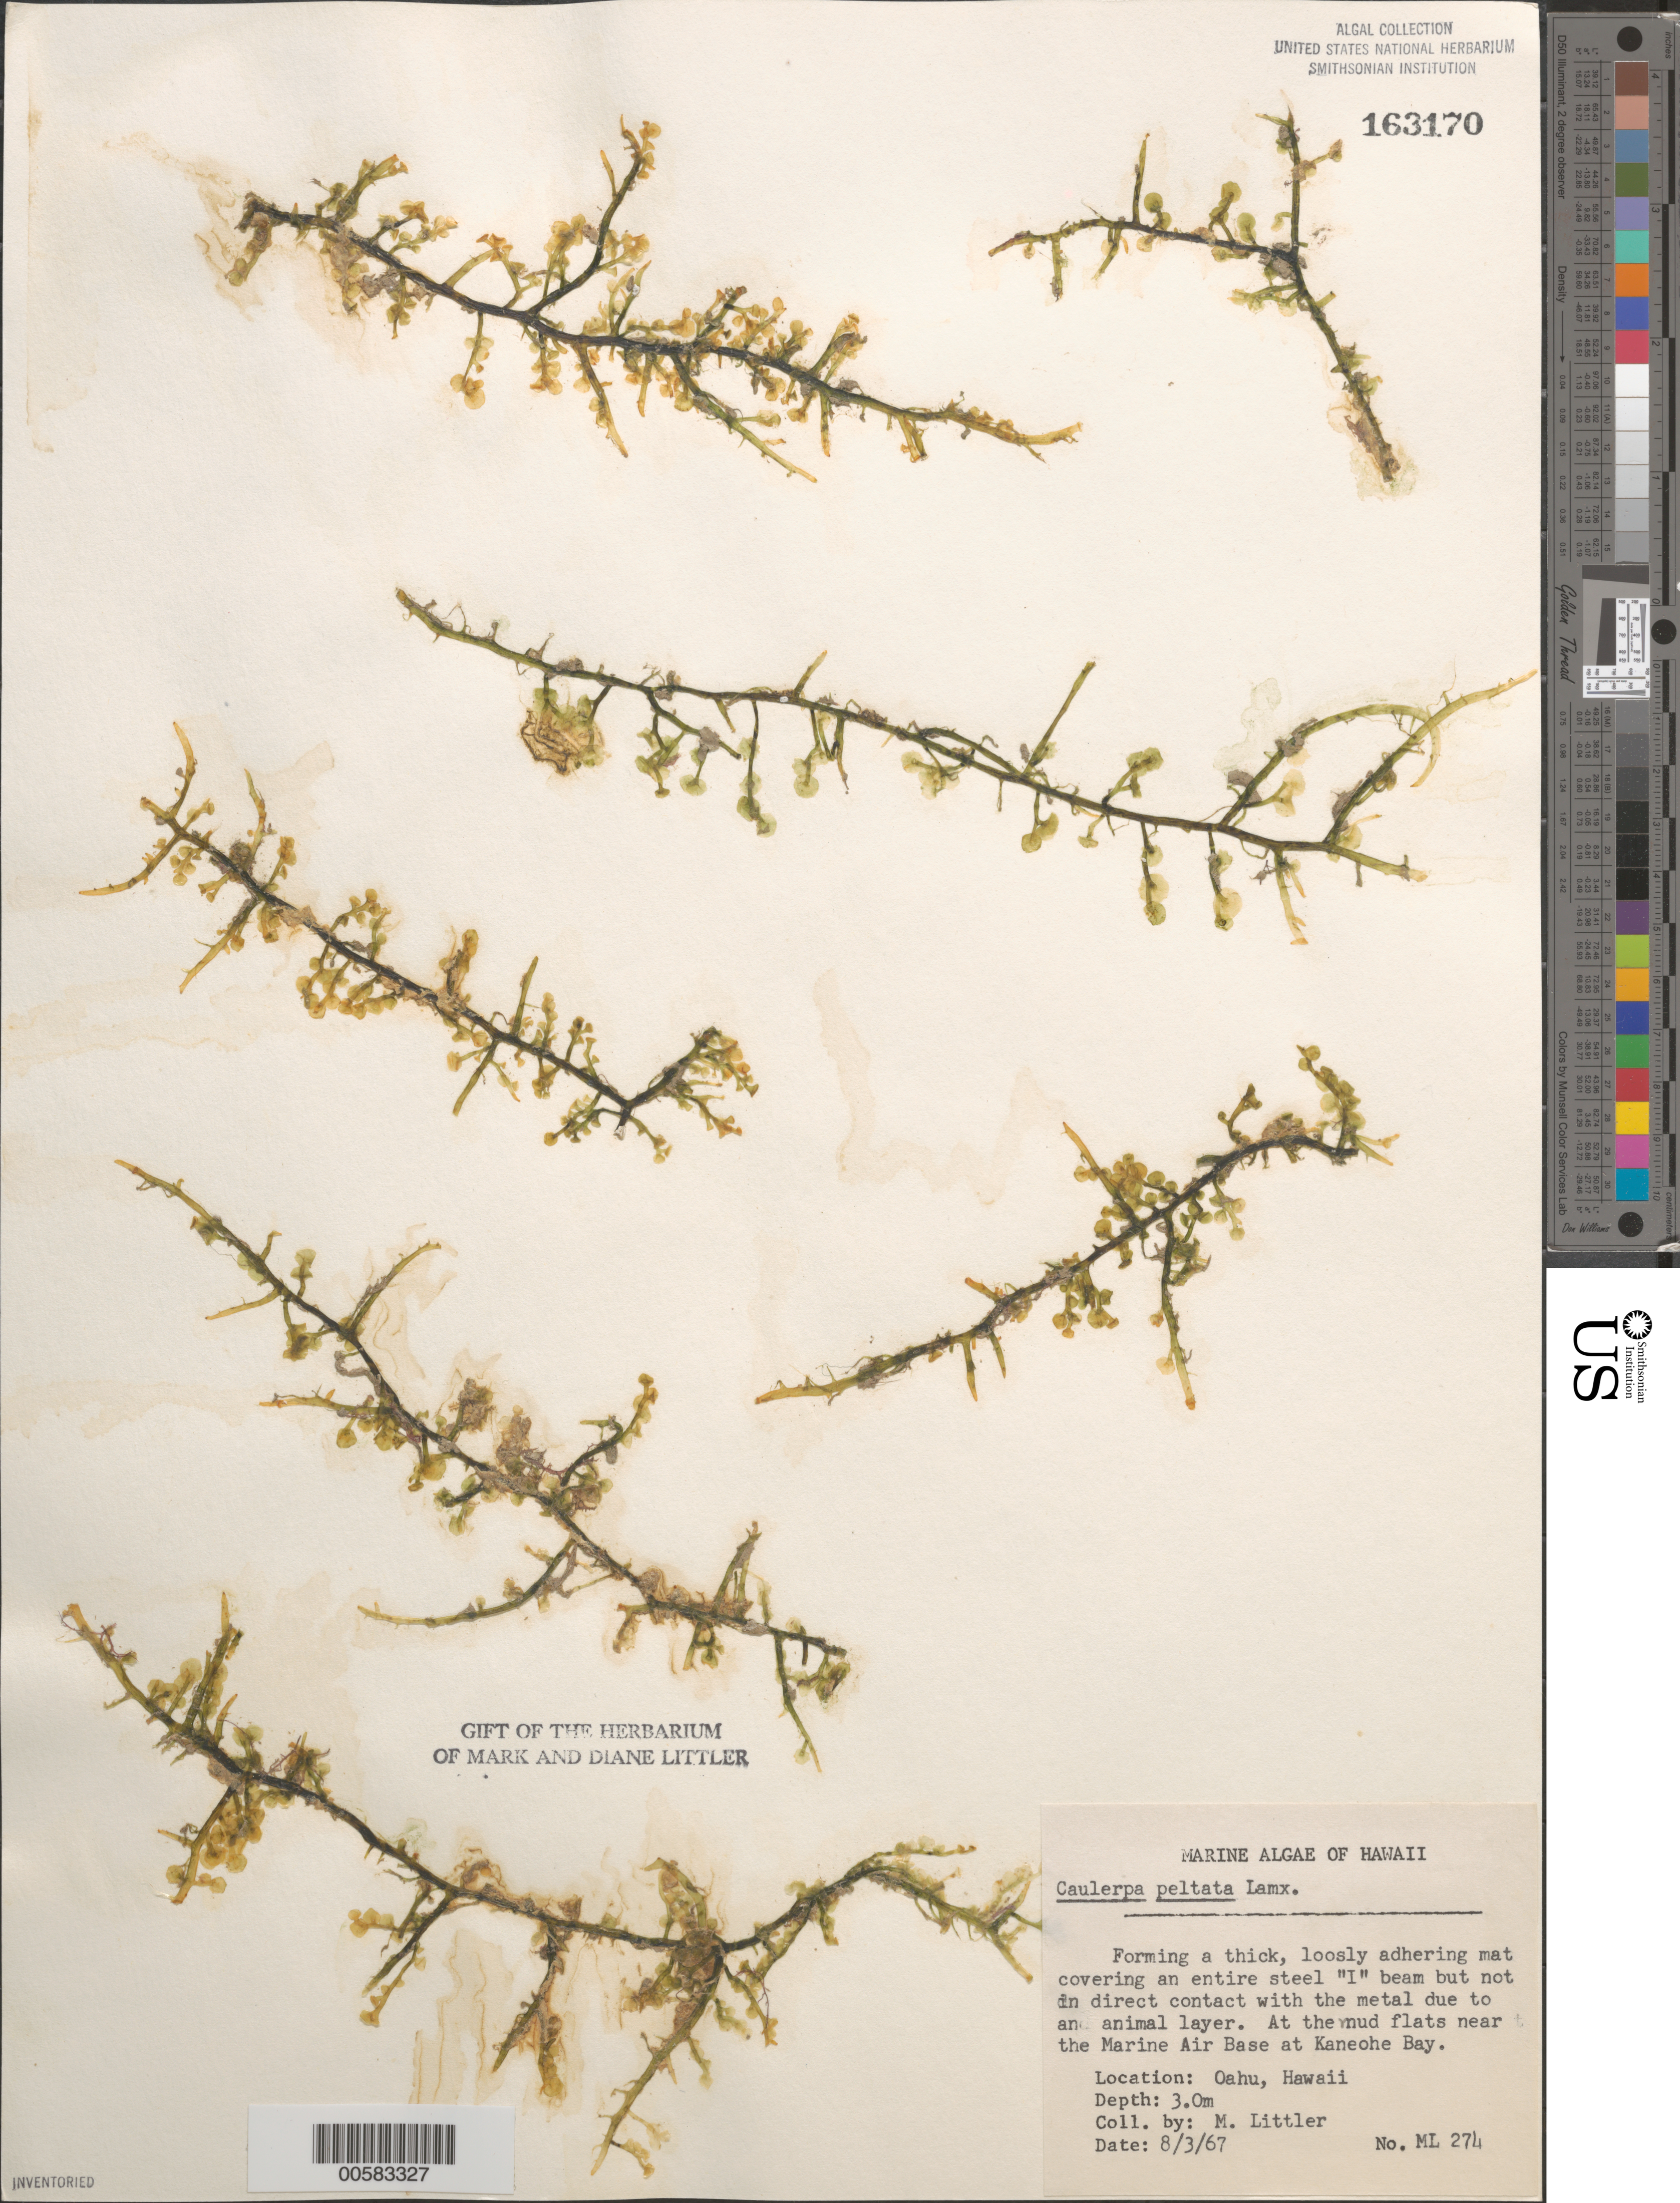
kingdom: Plantae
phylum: Chlorophyta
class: Ulvophyceae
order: Ulvales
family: Ulvaceae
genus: Ulva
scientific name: Ulva linza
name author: L.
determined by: Algae name updating Project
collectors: M. M. Littler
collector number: ML 274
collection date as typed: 03 Aug 1967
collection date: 1967-08-03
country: United States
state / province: Hawaii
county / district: Honolulu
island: Oahu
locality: Kaneohe Bay, marine air base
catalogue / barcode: US 173170